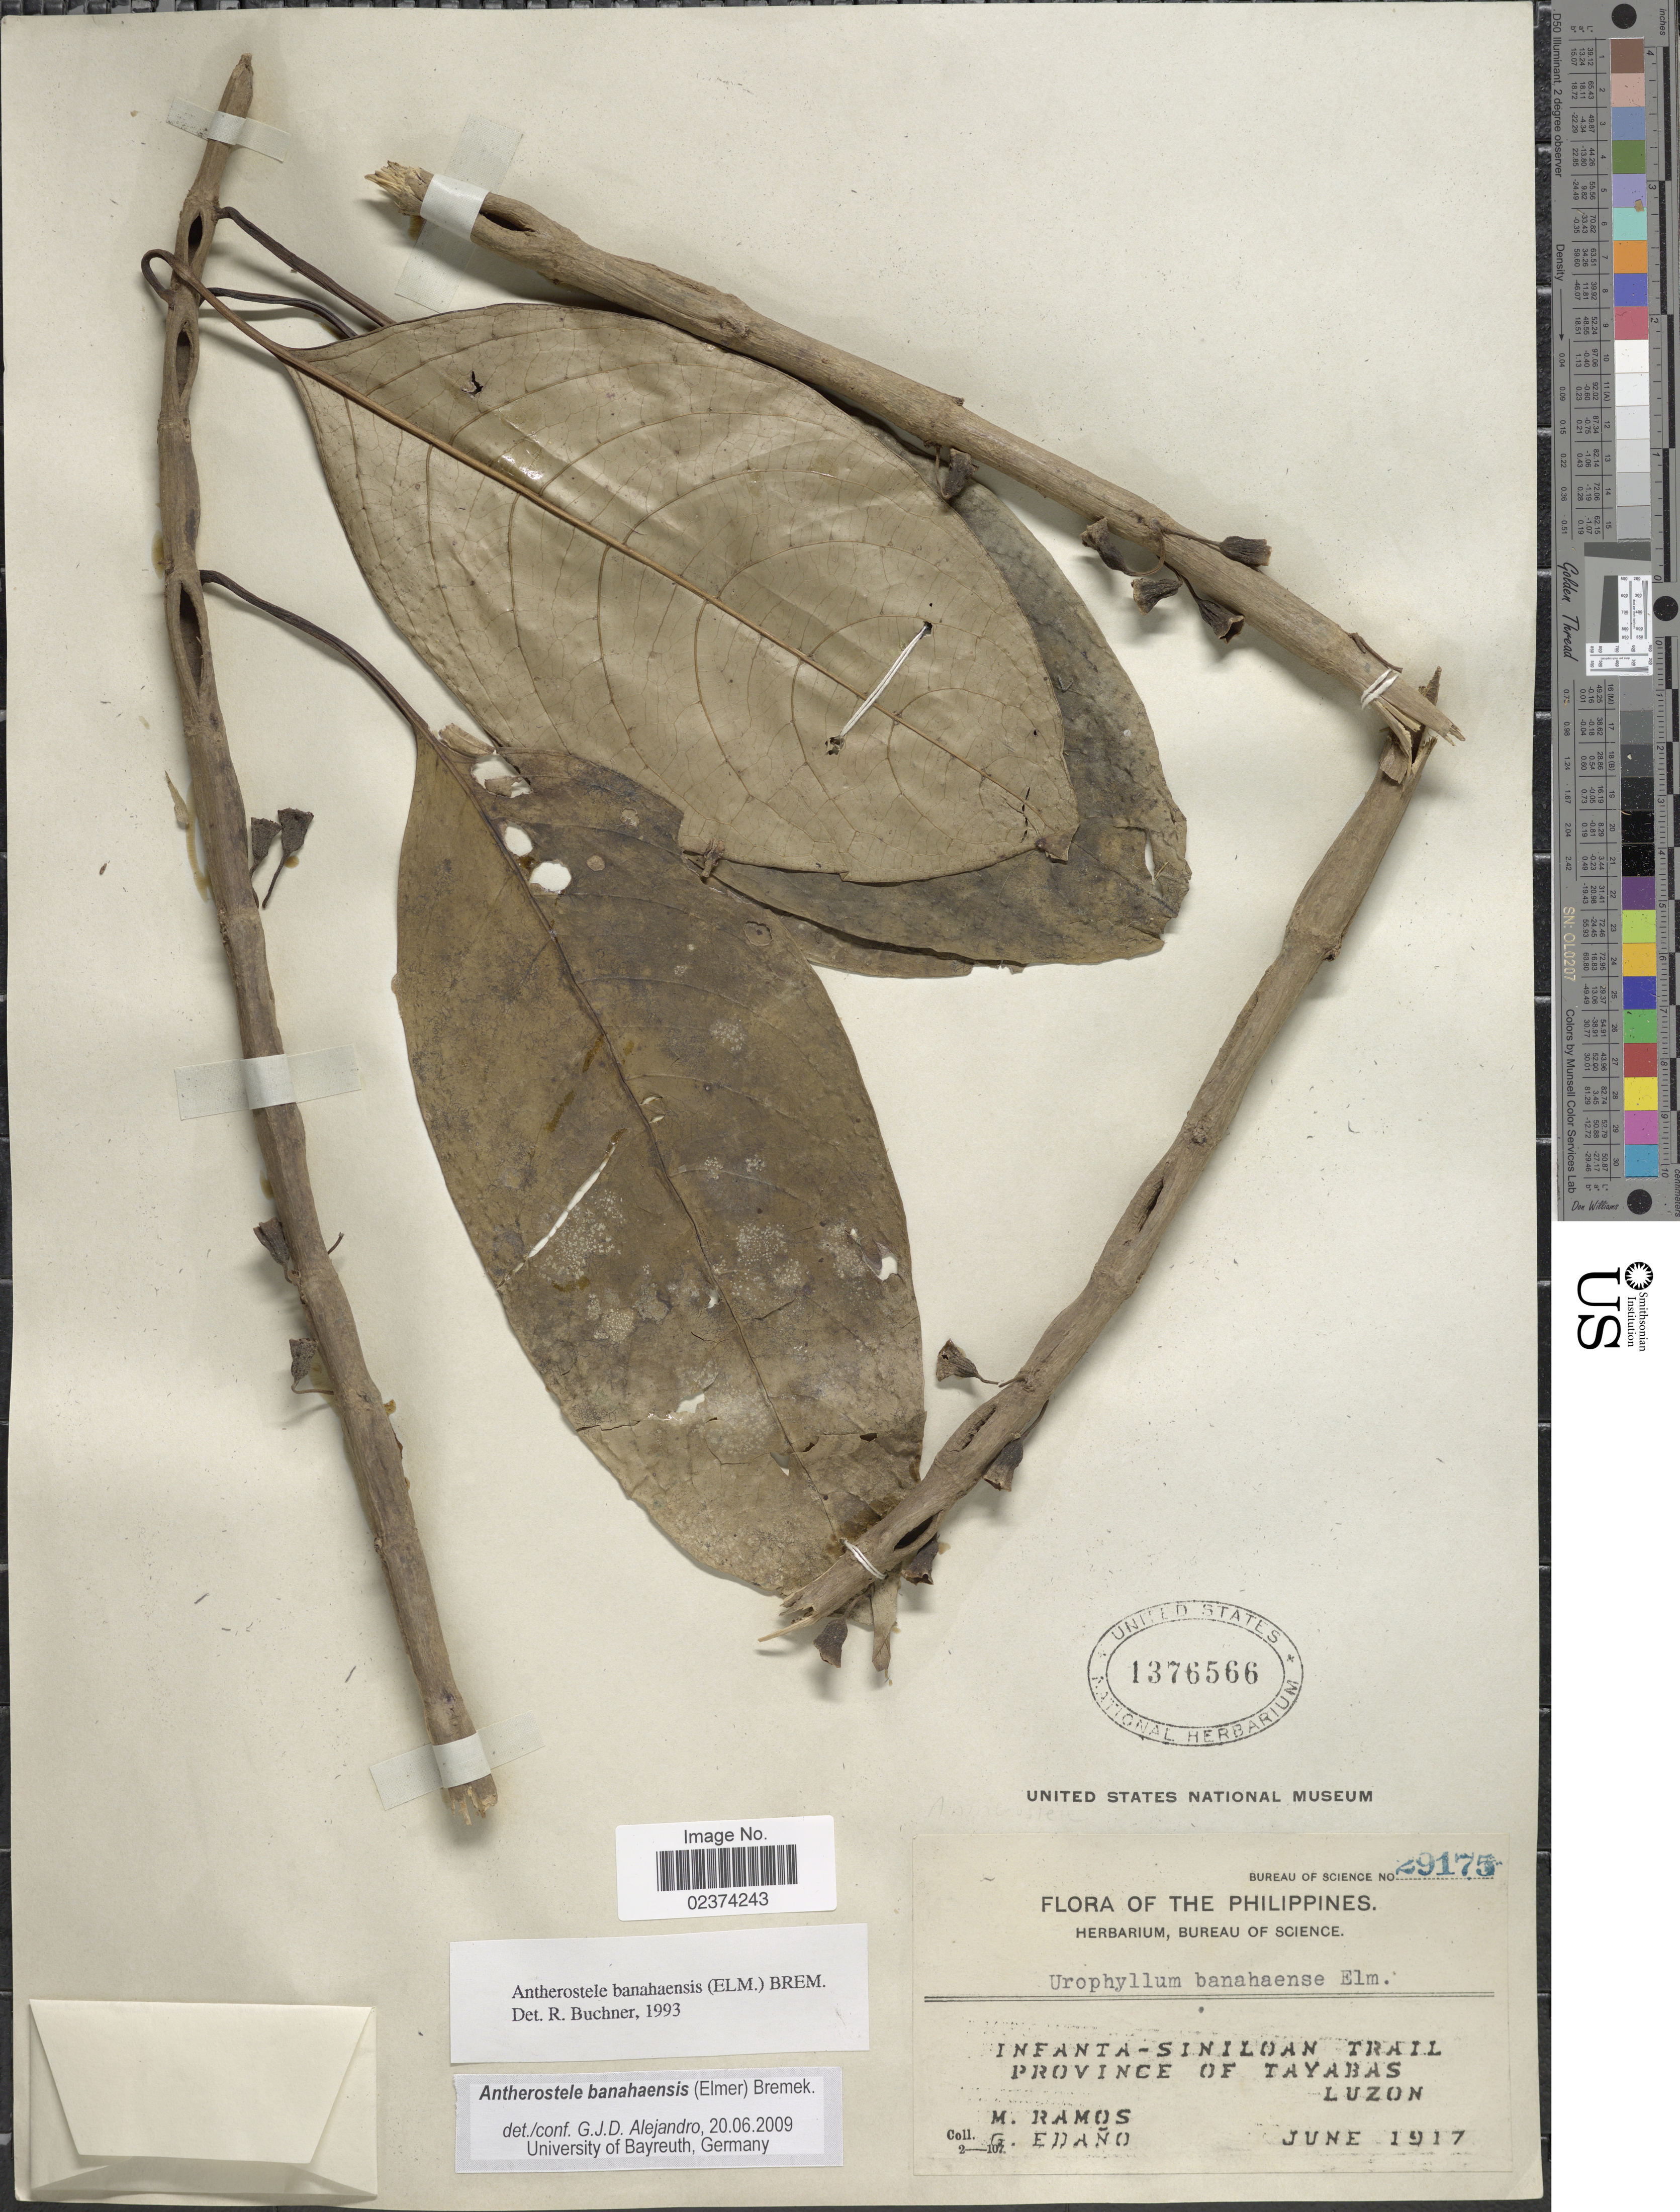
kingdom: Plantae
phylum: Tracheophyta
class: Magnoliopsida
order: Gentianales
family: Rubiaceae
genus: Antherostele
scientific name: Antherostele banahaensis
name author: (Elmer) Bremek.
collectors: M. Ramos & G. Edaño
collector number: Bureau of Science 29175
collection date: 1917-06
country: Philippines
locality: Infanta-Siniloan Trail, Province of Tayabas, Luzon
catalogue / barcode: US 1376566